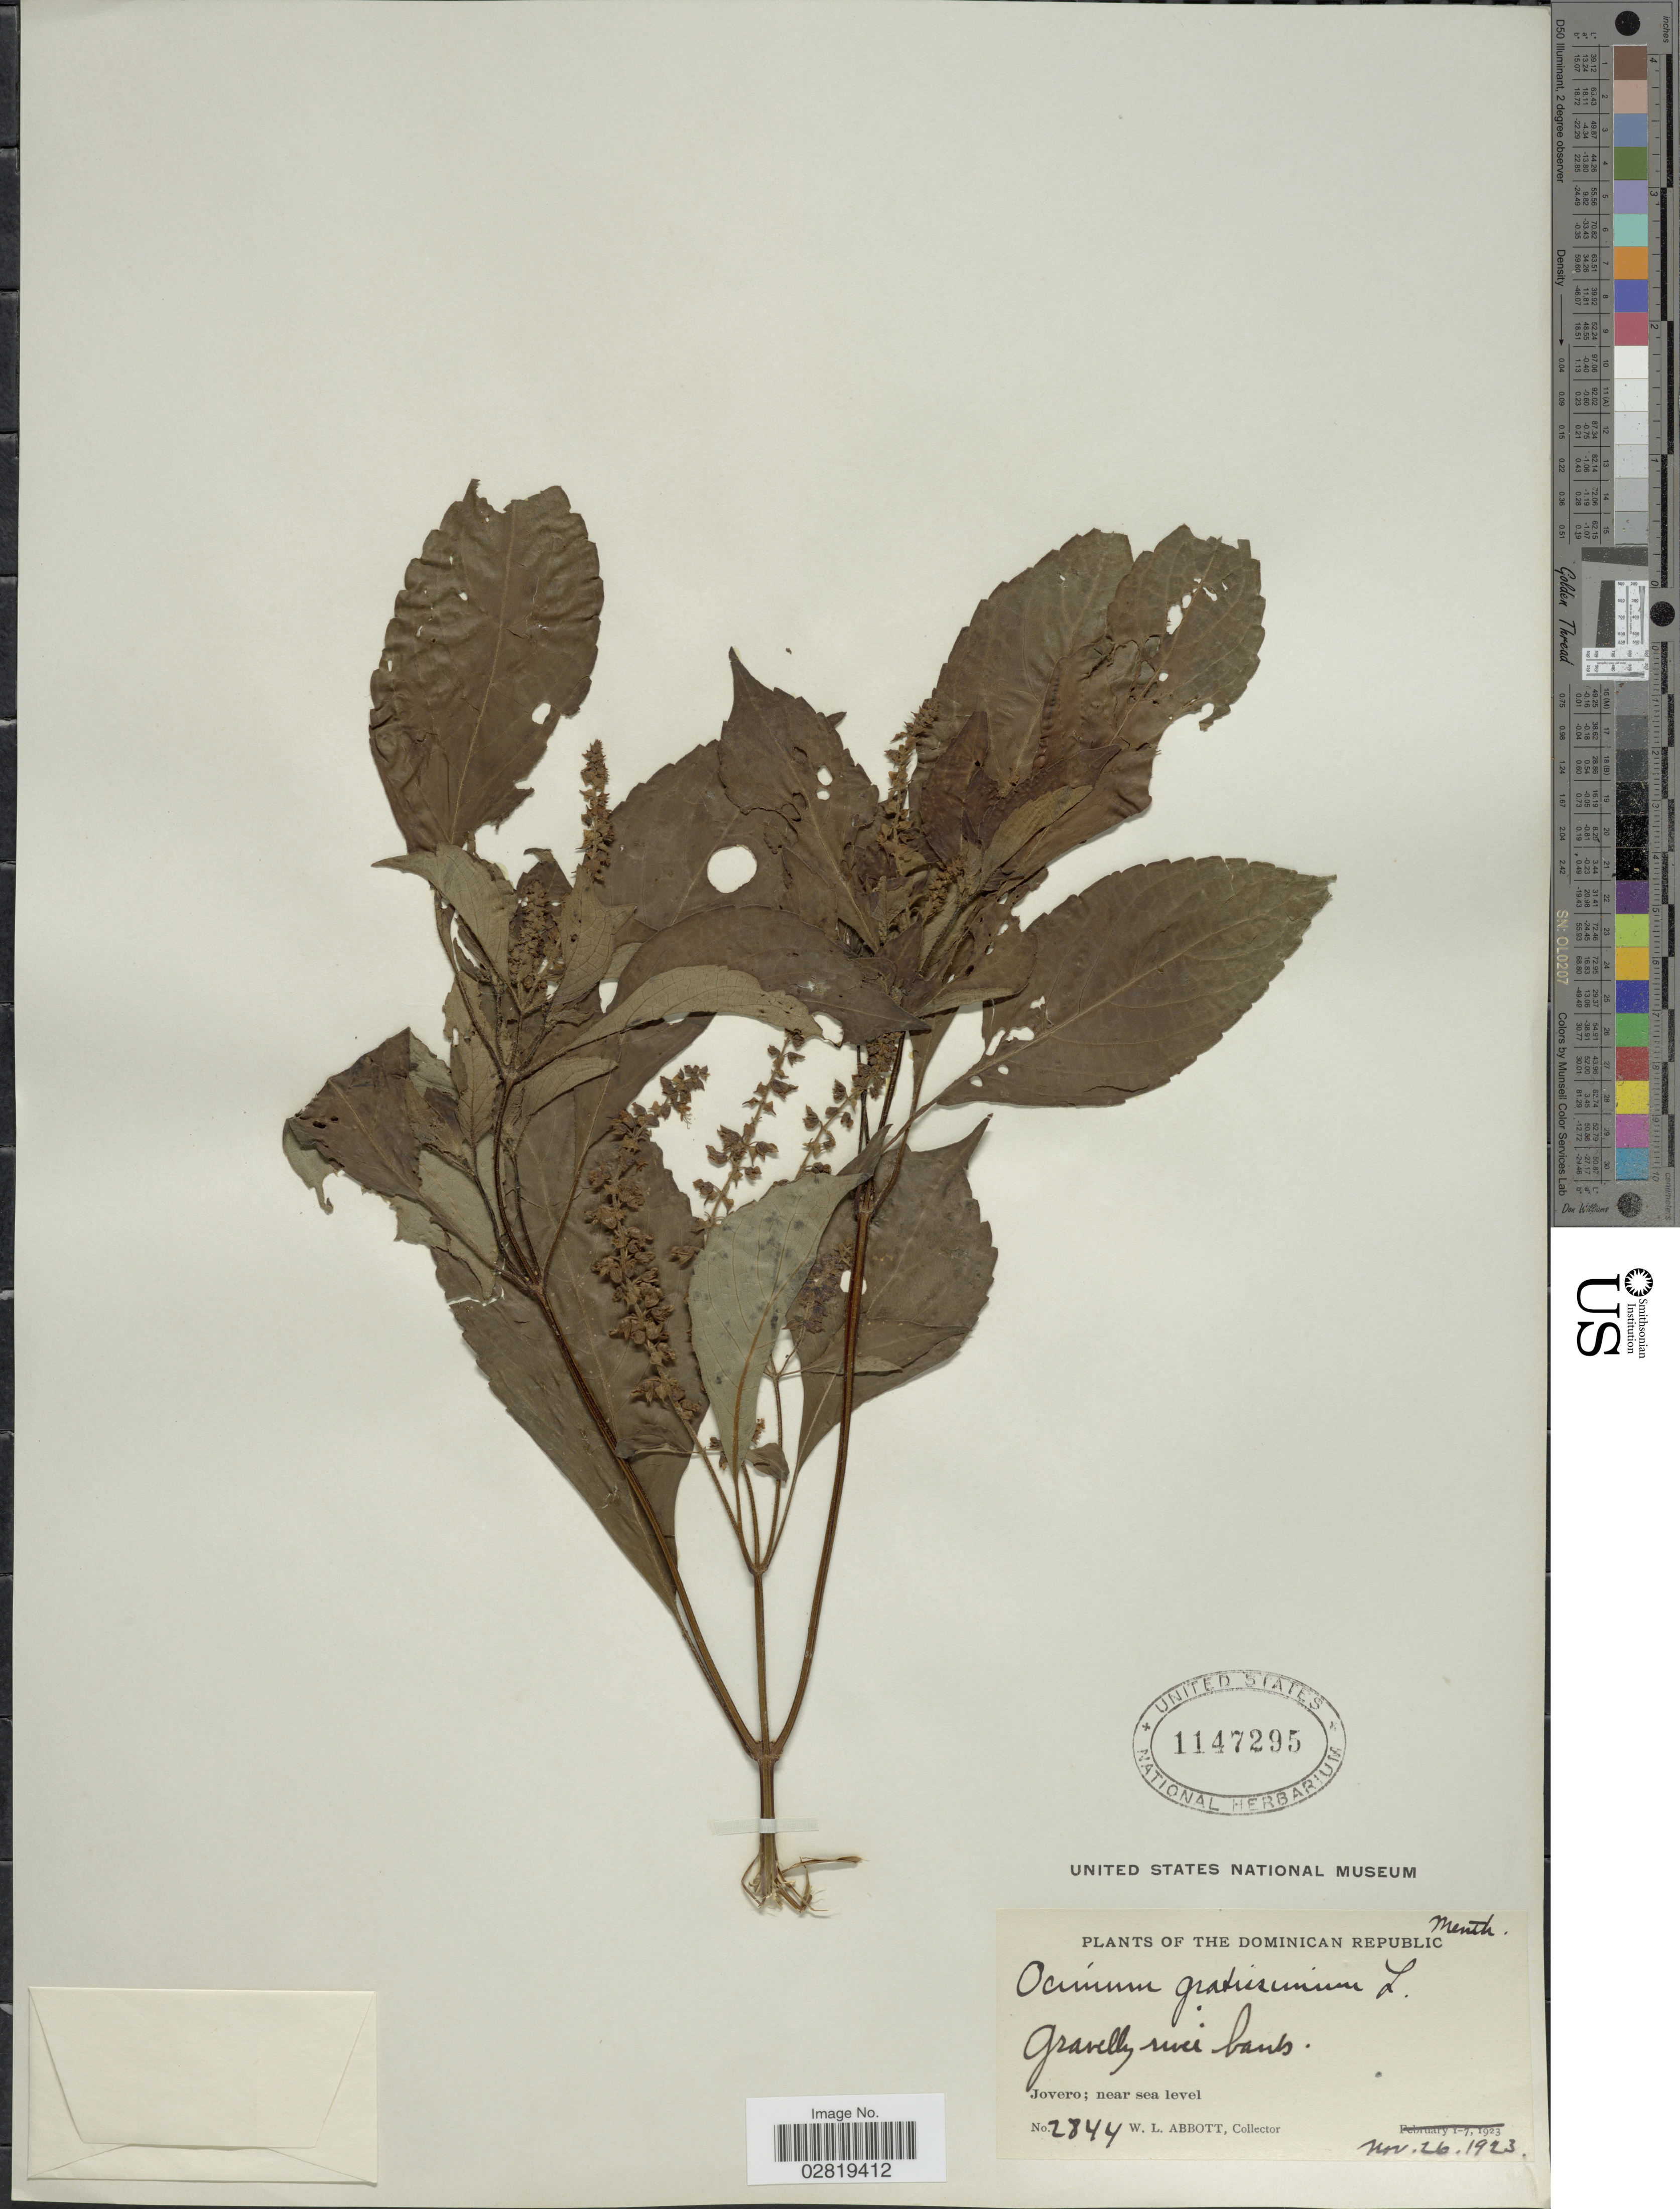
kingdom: Plantae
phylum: Tracheophyta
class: Magnoliopsida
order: Lamiales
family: Lamiaceae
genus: Ocimum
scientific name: Ocimum gratissimum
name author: L.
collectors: W. L. Abbott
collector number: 2844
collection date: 1923-11-26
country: Dominican Republic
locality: Jovero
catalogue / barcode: US 1147295